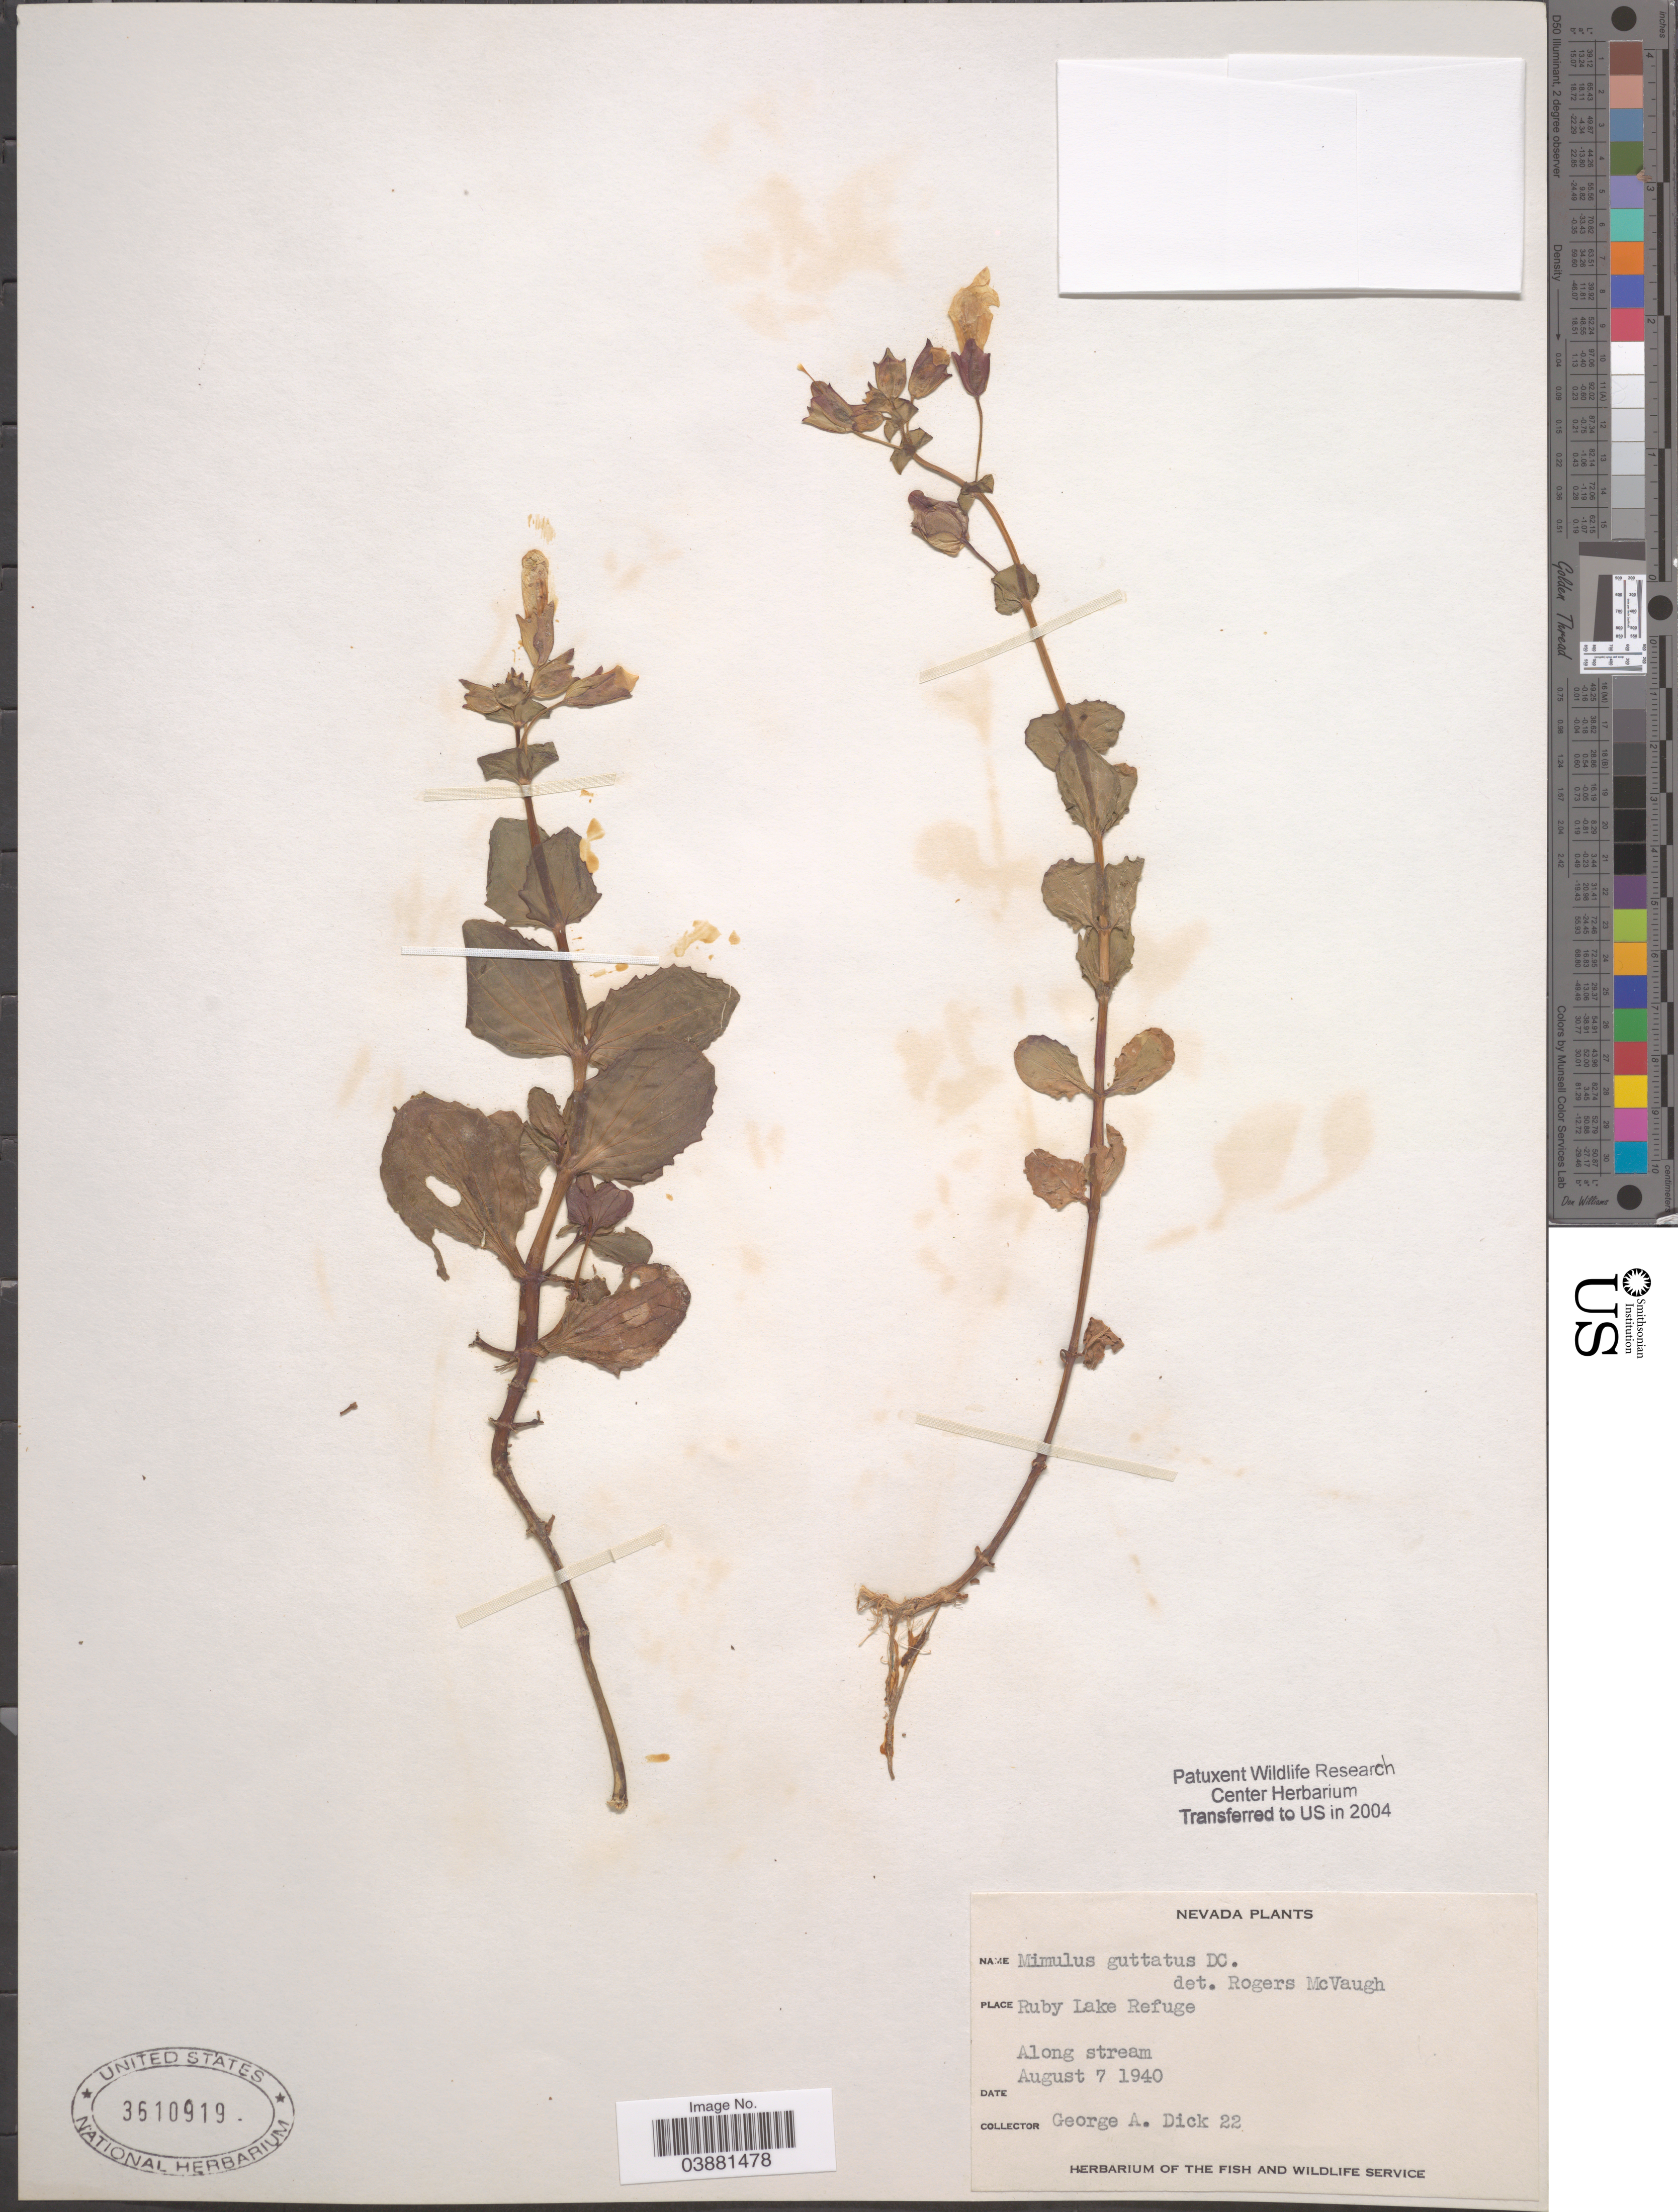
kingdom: Plantae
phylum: Tracheophyta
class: Magnoliopsida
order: Lamiales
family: Phrymaceae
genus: Mimulus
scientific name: Mimulus guttatus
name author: DC.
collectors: G. Dick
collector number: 22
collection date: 1940-08-07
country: United States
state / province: Nevada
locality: Ruby Lake Refuge. Along stream.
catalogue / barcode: US 3610919